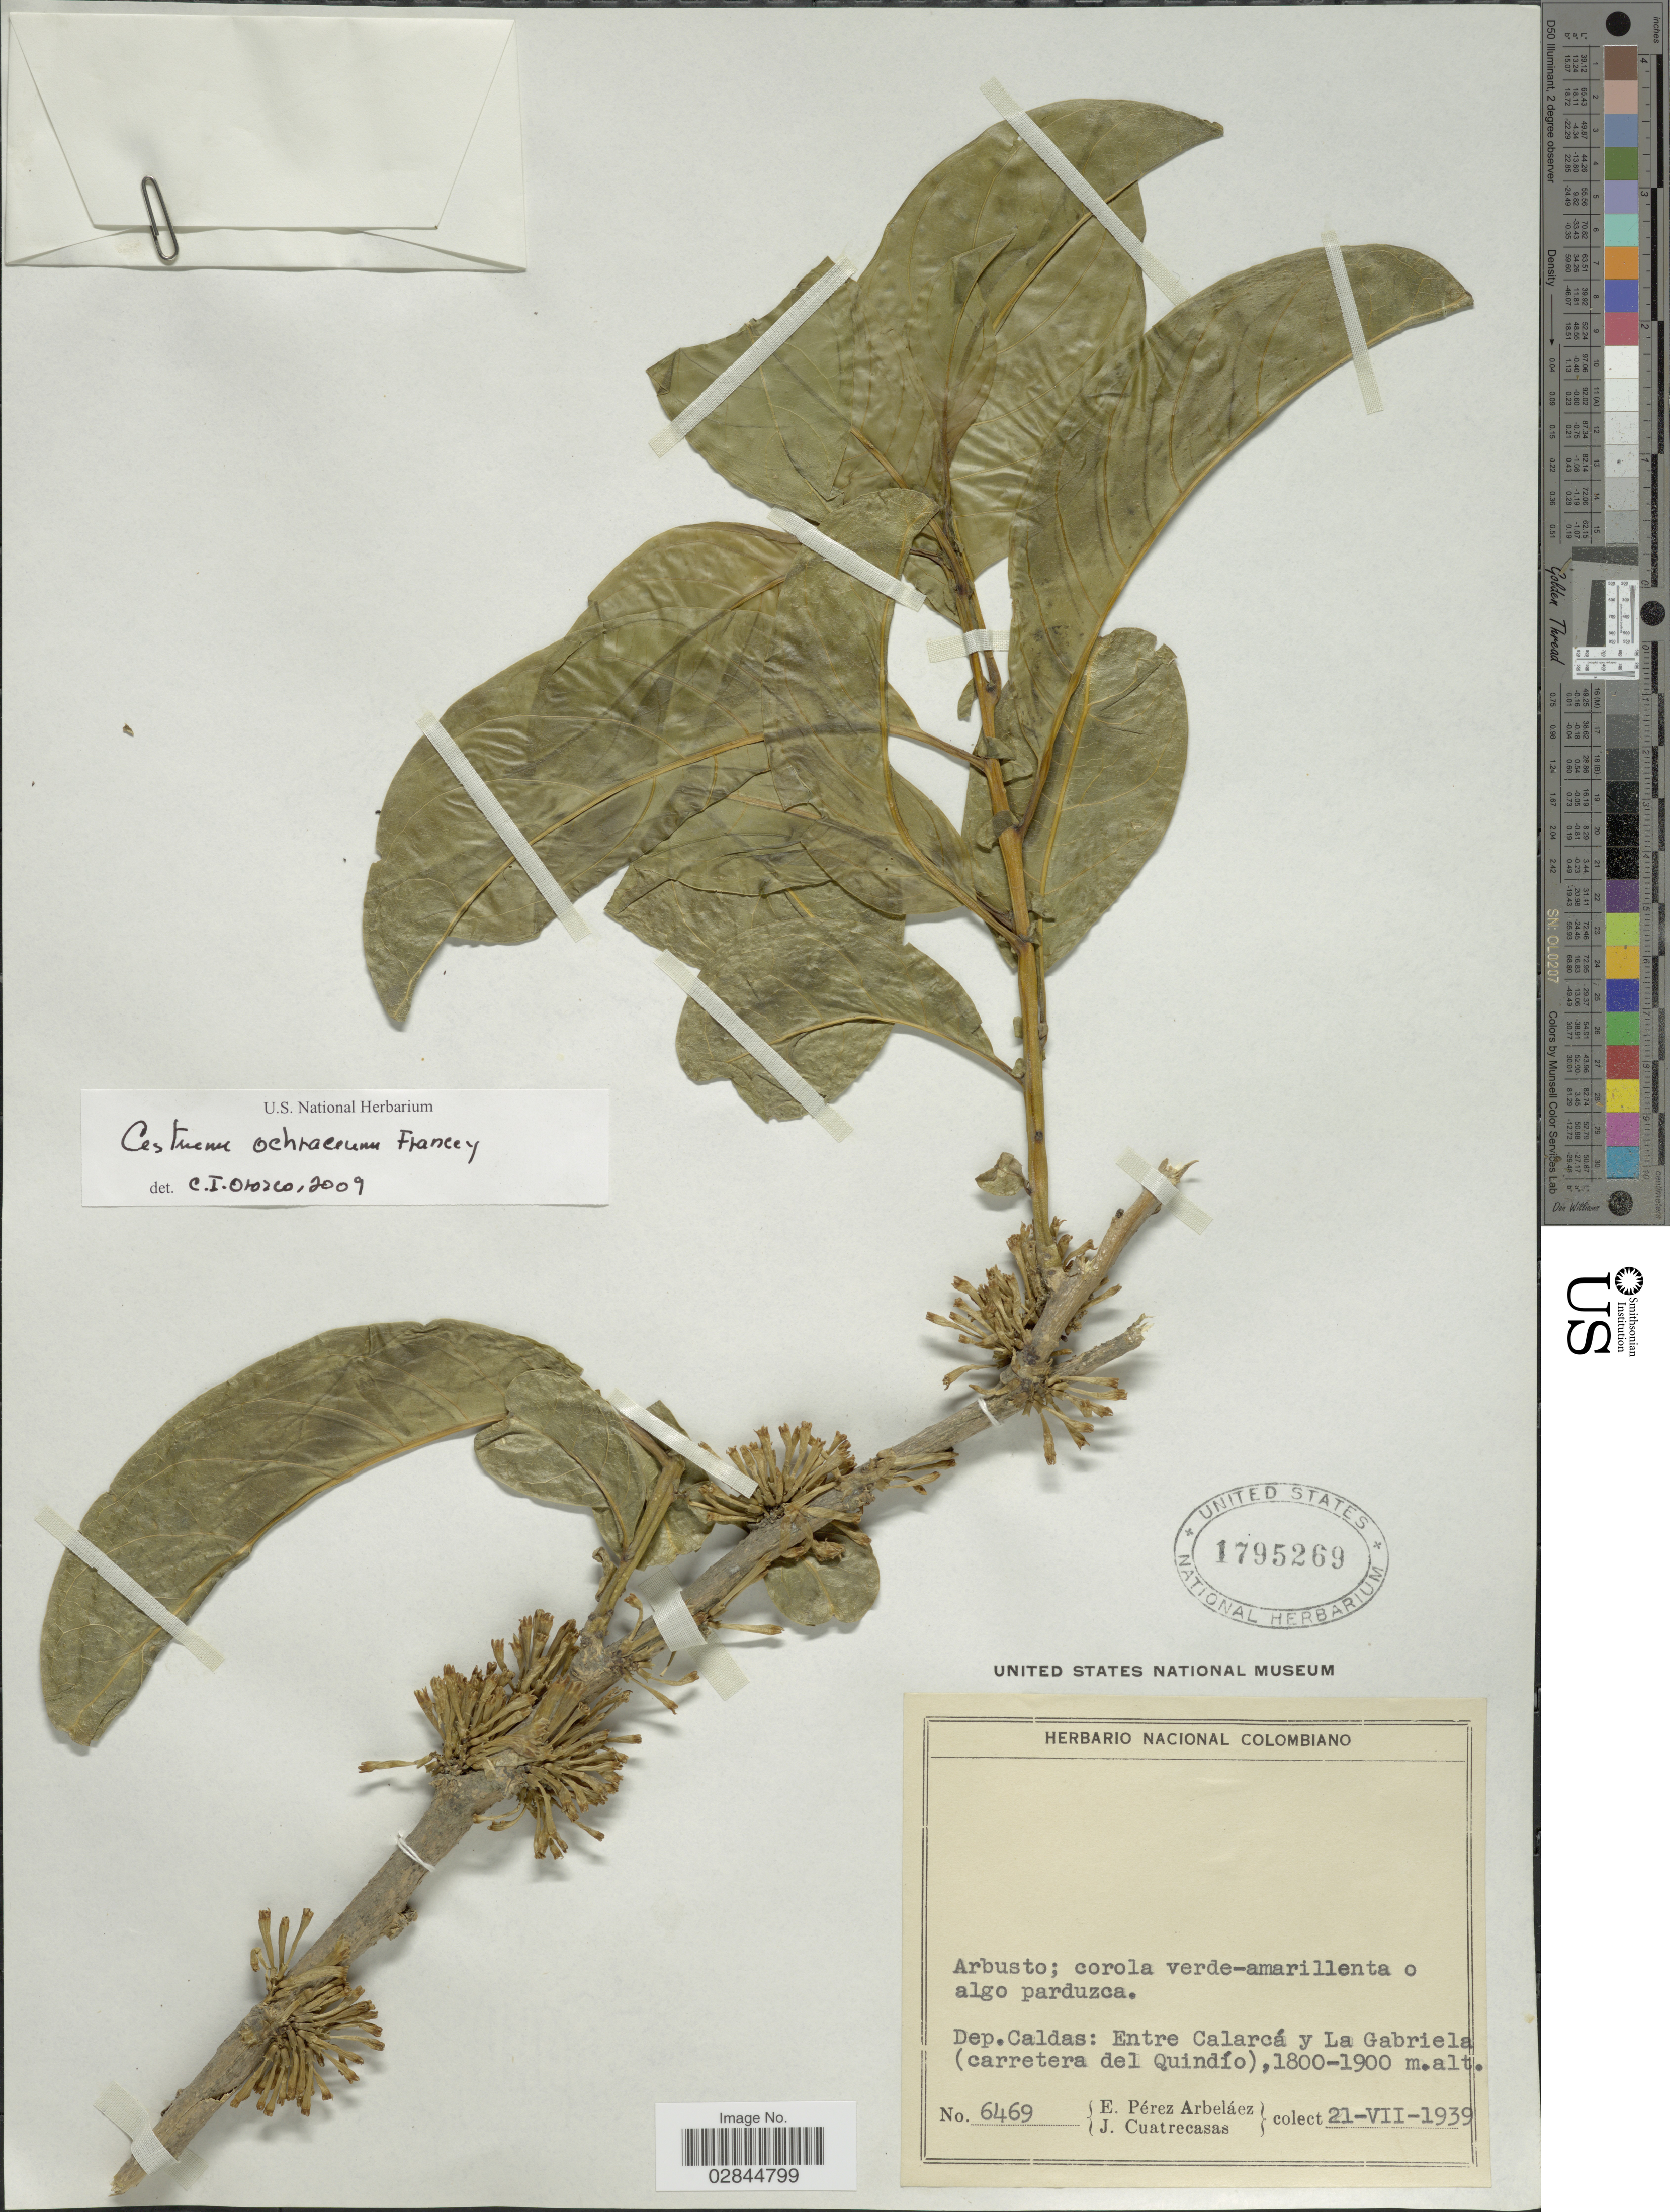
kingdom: Plantae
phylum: Tracheophyta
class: Magnoliopsida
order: Solanales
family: Solanaceae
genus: Cestrum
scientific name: Cestrum ochraceum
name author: Francey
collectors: E. Pérez Arbeláez & J. Cuatrecasas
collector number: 6469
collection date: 1939-07-21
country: Colombia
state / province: Caldas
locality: Dep. Caldas: Entre Calarcá y La Gabriela (carretera del Quindío).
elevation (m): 1800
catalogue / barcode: US 1795269